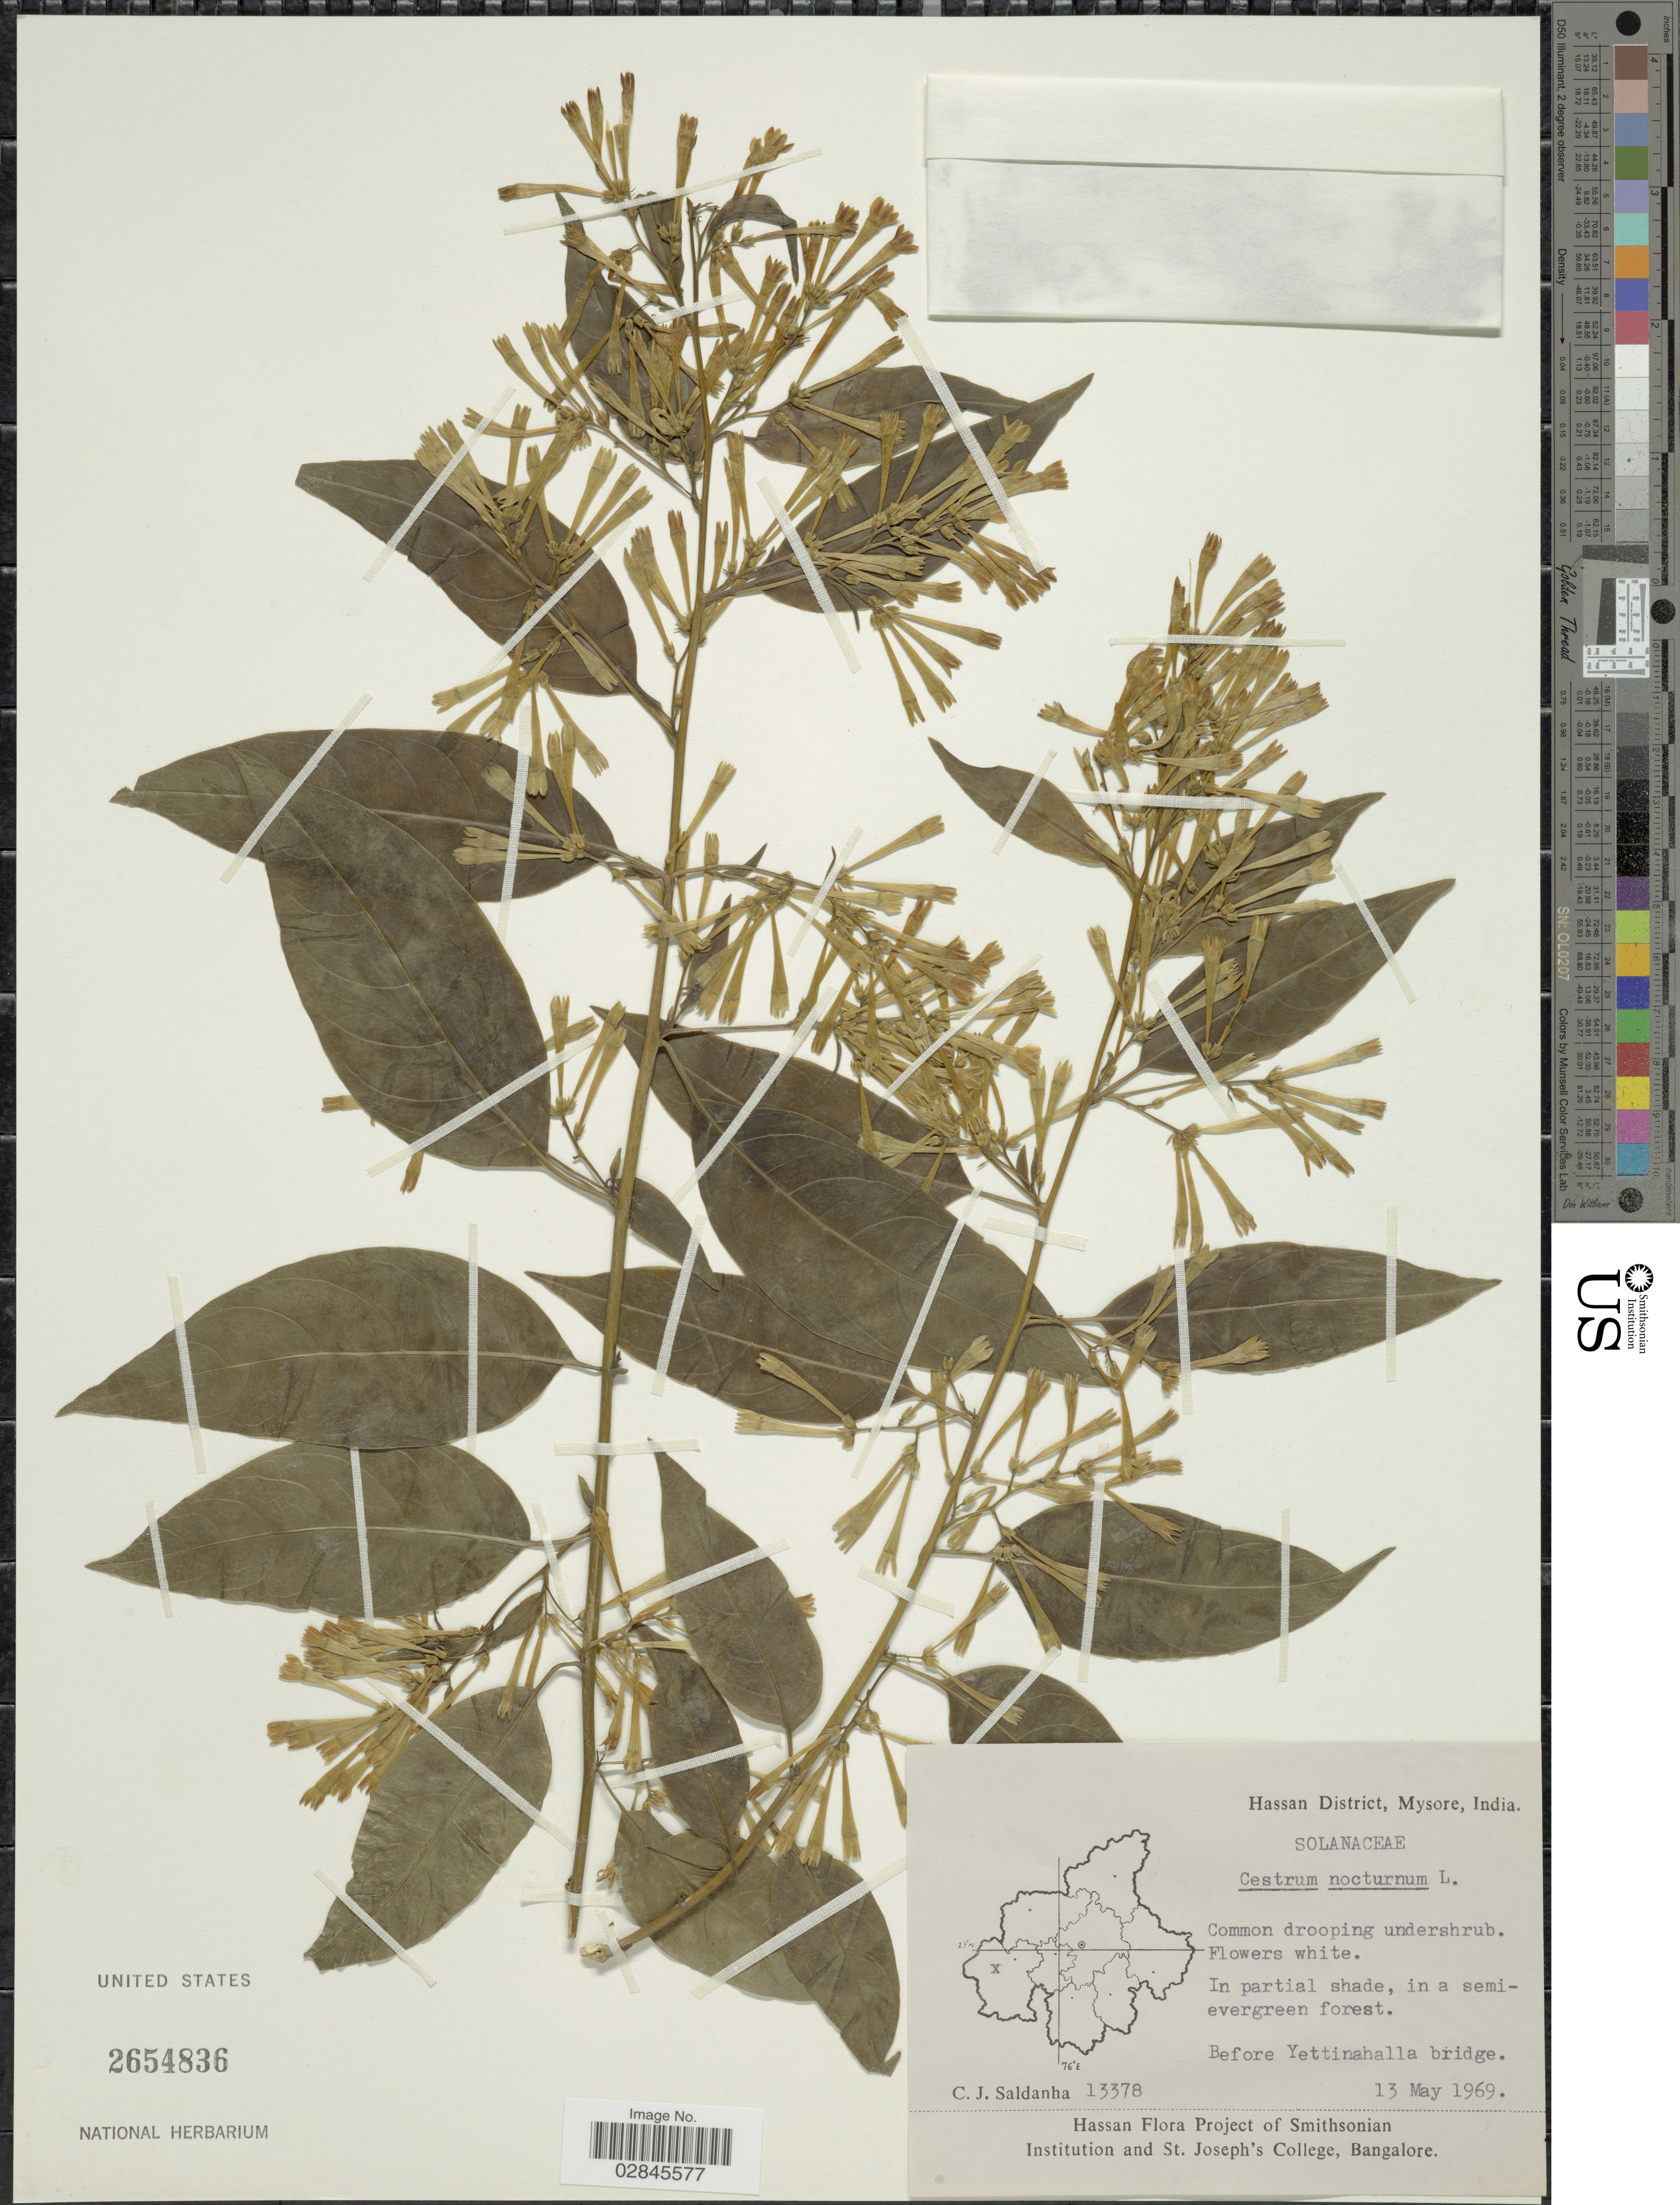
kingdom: Plantae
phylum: Tracheophyta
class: Magnoliopsida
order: Solanales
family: Solanaceae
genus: Cestrum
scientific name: Cestrum nocturnum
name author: L.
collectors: C. J. Saldanha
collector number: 13378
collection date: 1969-05-13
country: India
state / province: Karnataka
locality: Hassan District, Mysore. Before Yettinahalla bridge.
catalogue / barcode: US 2654836